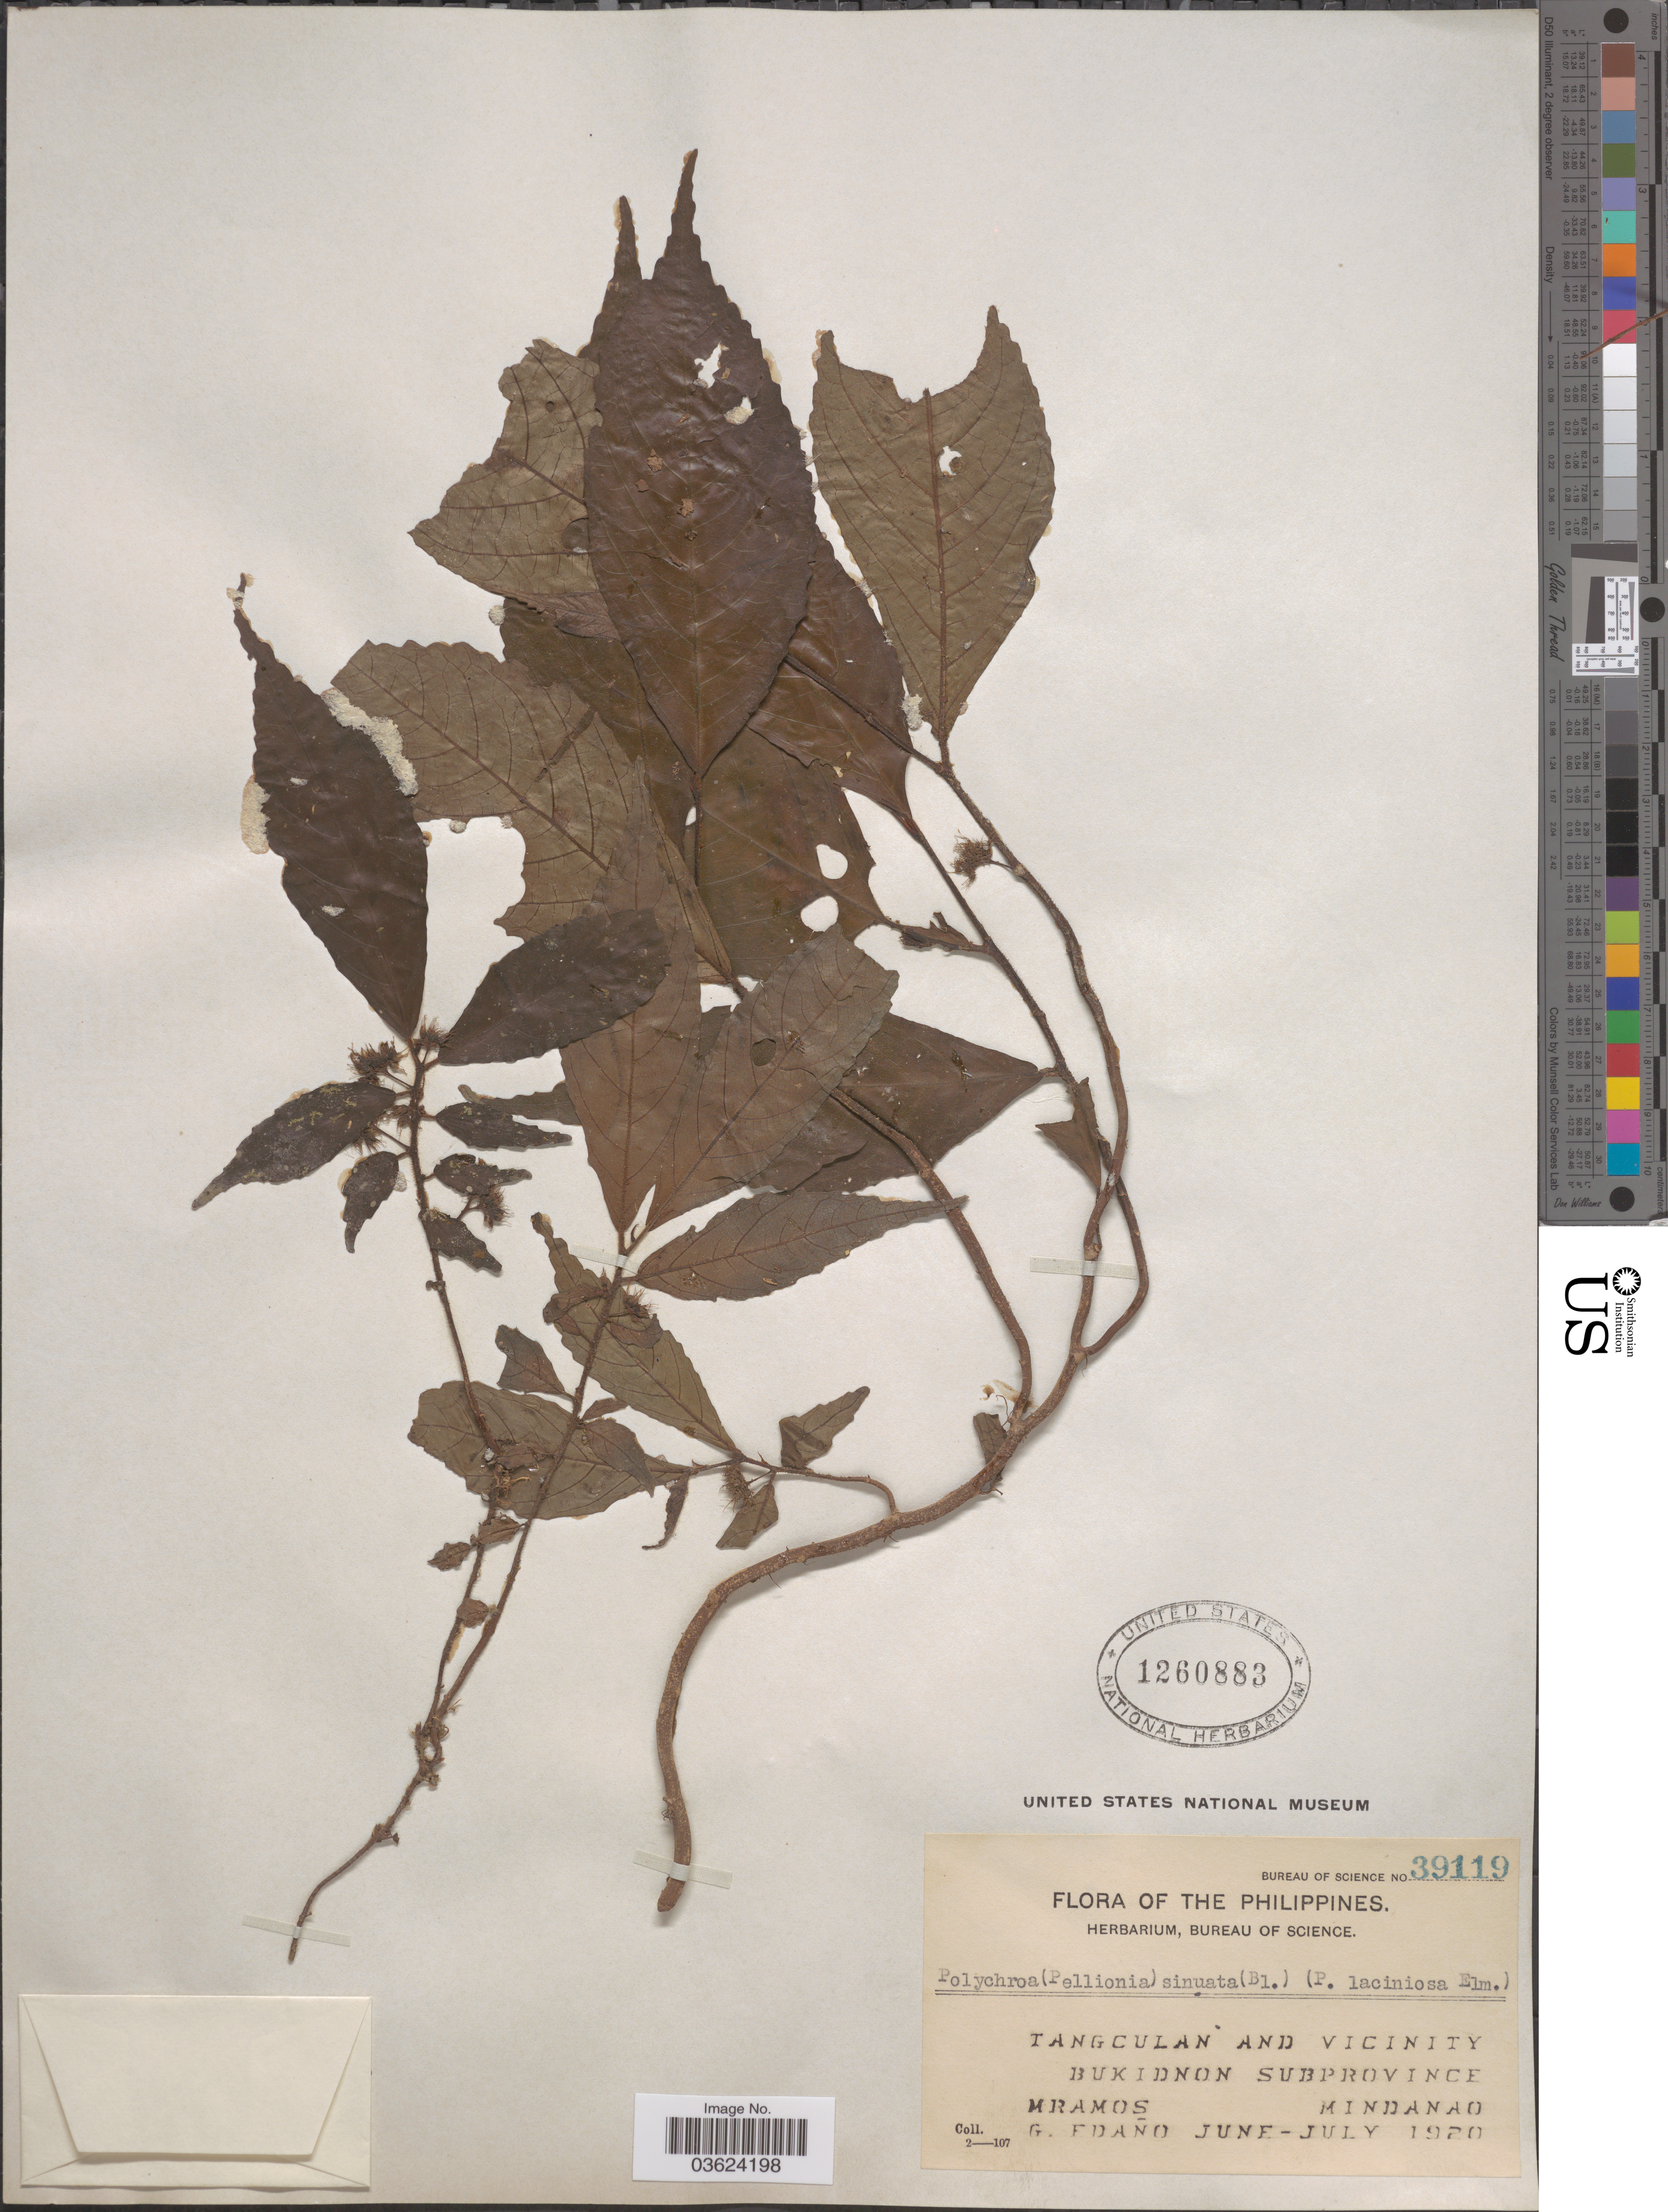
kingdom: Plantae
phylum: Tracheophyta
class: Magnoliopsida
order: Rosales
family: Urticaceae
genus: Elatostema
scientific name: Elatostema sinuatum var. sinuatum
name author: (Blume) Hassk.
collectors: G. Edaño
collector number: Bureau of Science 39119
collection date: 1920-06/1920-07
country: Philippines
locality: Tangculan and vicinity Bukidnon Subprovince. Mindanao.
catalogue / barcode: US 1260883